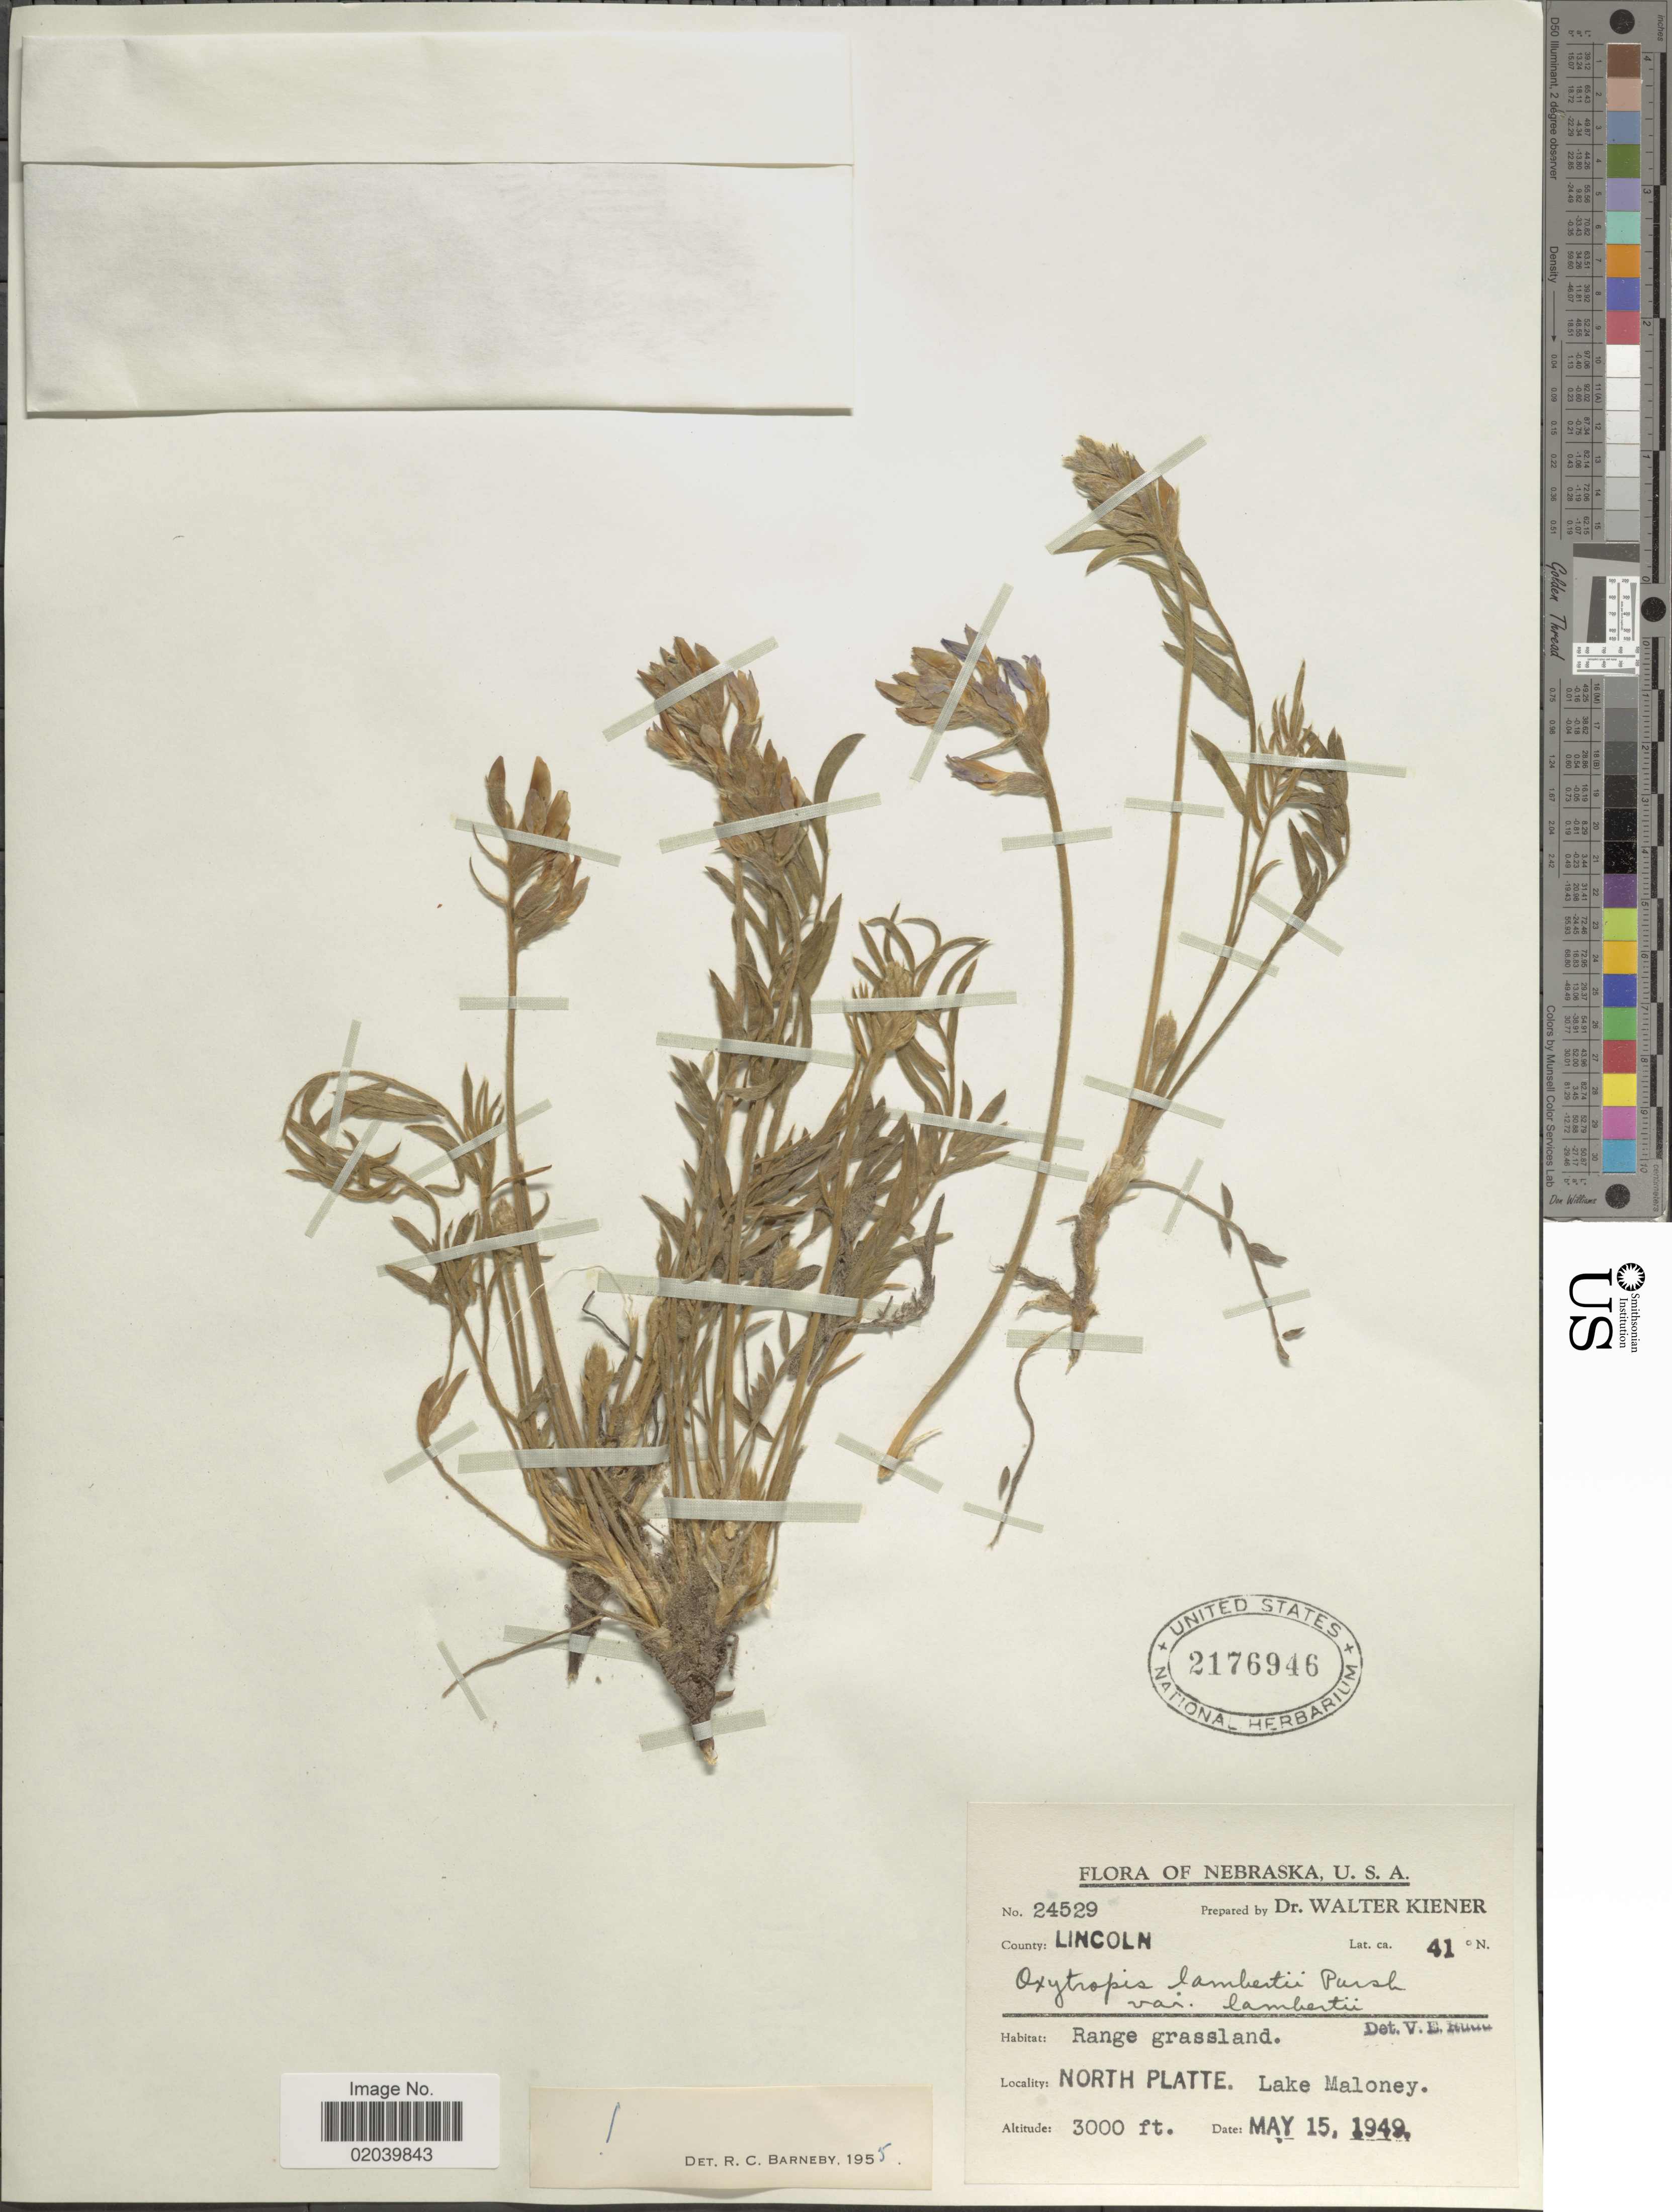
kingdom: Plantae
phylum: Tracheophyta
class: Magnoliopsida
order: Fabales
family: Fabaceae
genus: Oxytropis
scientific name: Oxytropis lambertii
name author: Pursh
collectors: W. Kiener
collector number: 24529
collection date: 1949-05-15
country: United States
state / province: Nebraska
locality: County: Lincoln. Range grassland. North Platte. Lake Maloney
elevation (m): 914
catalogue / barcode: US 2176946